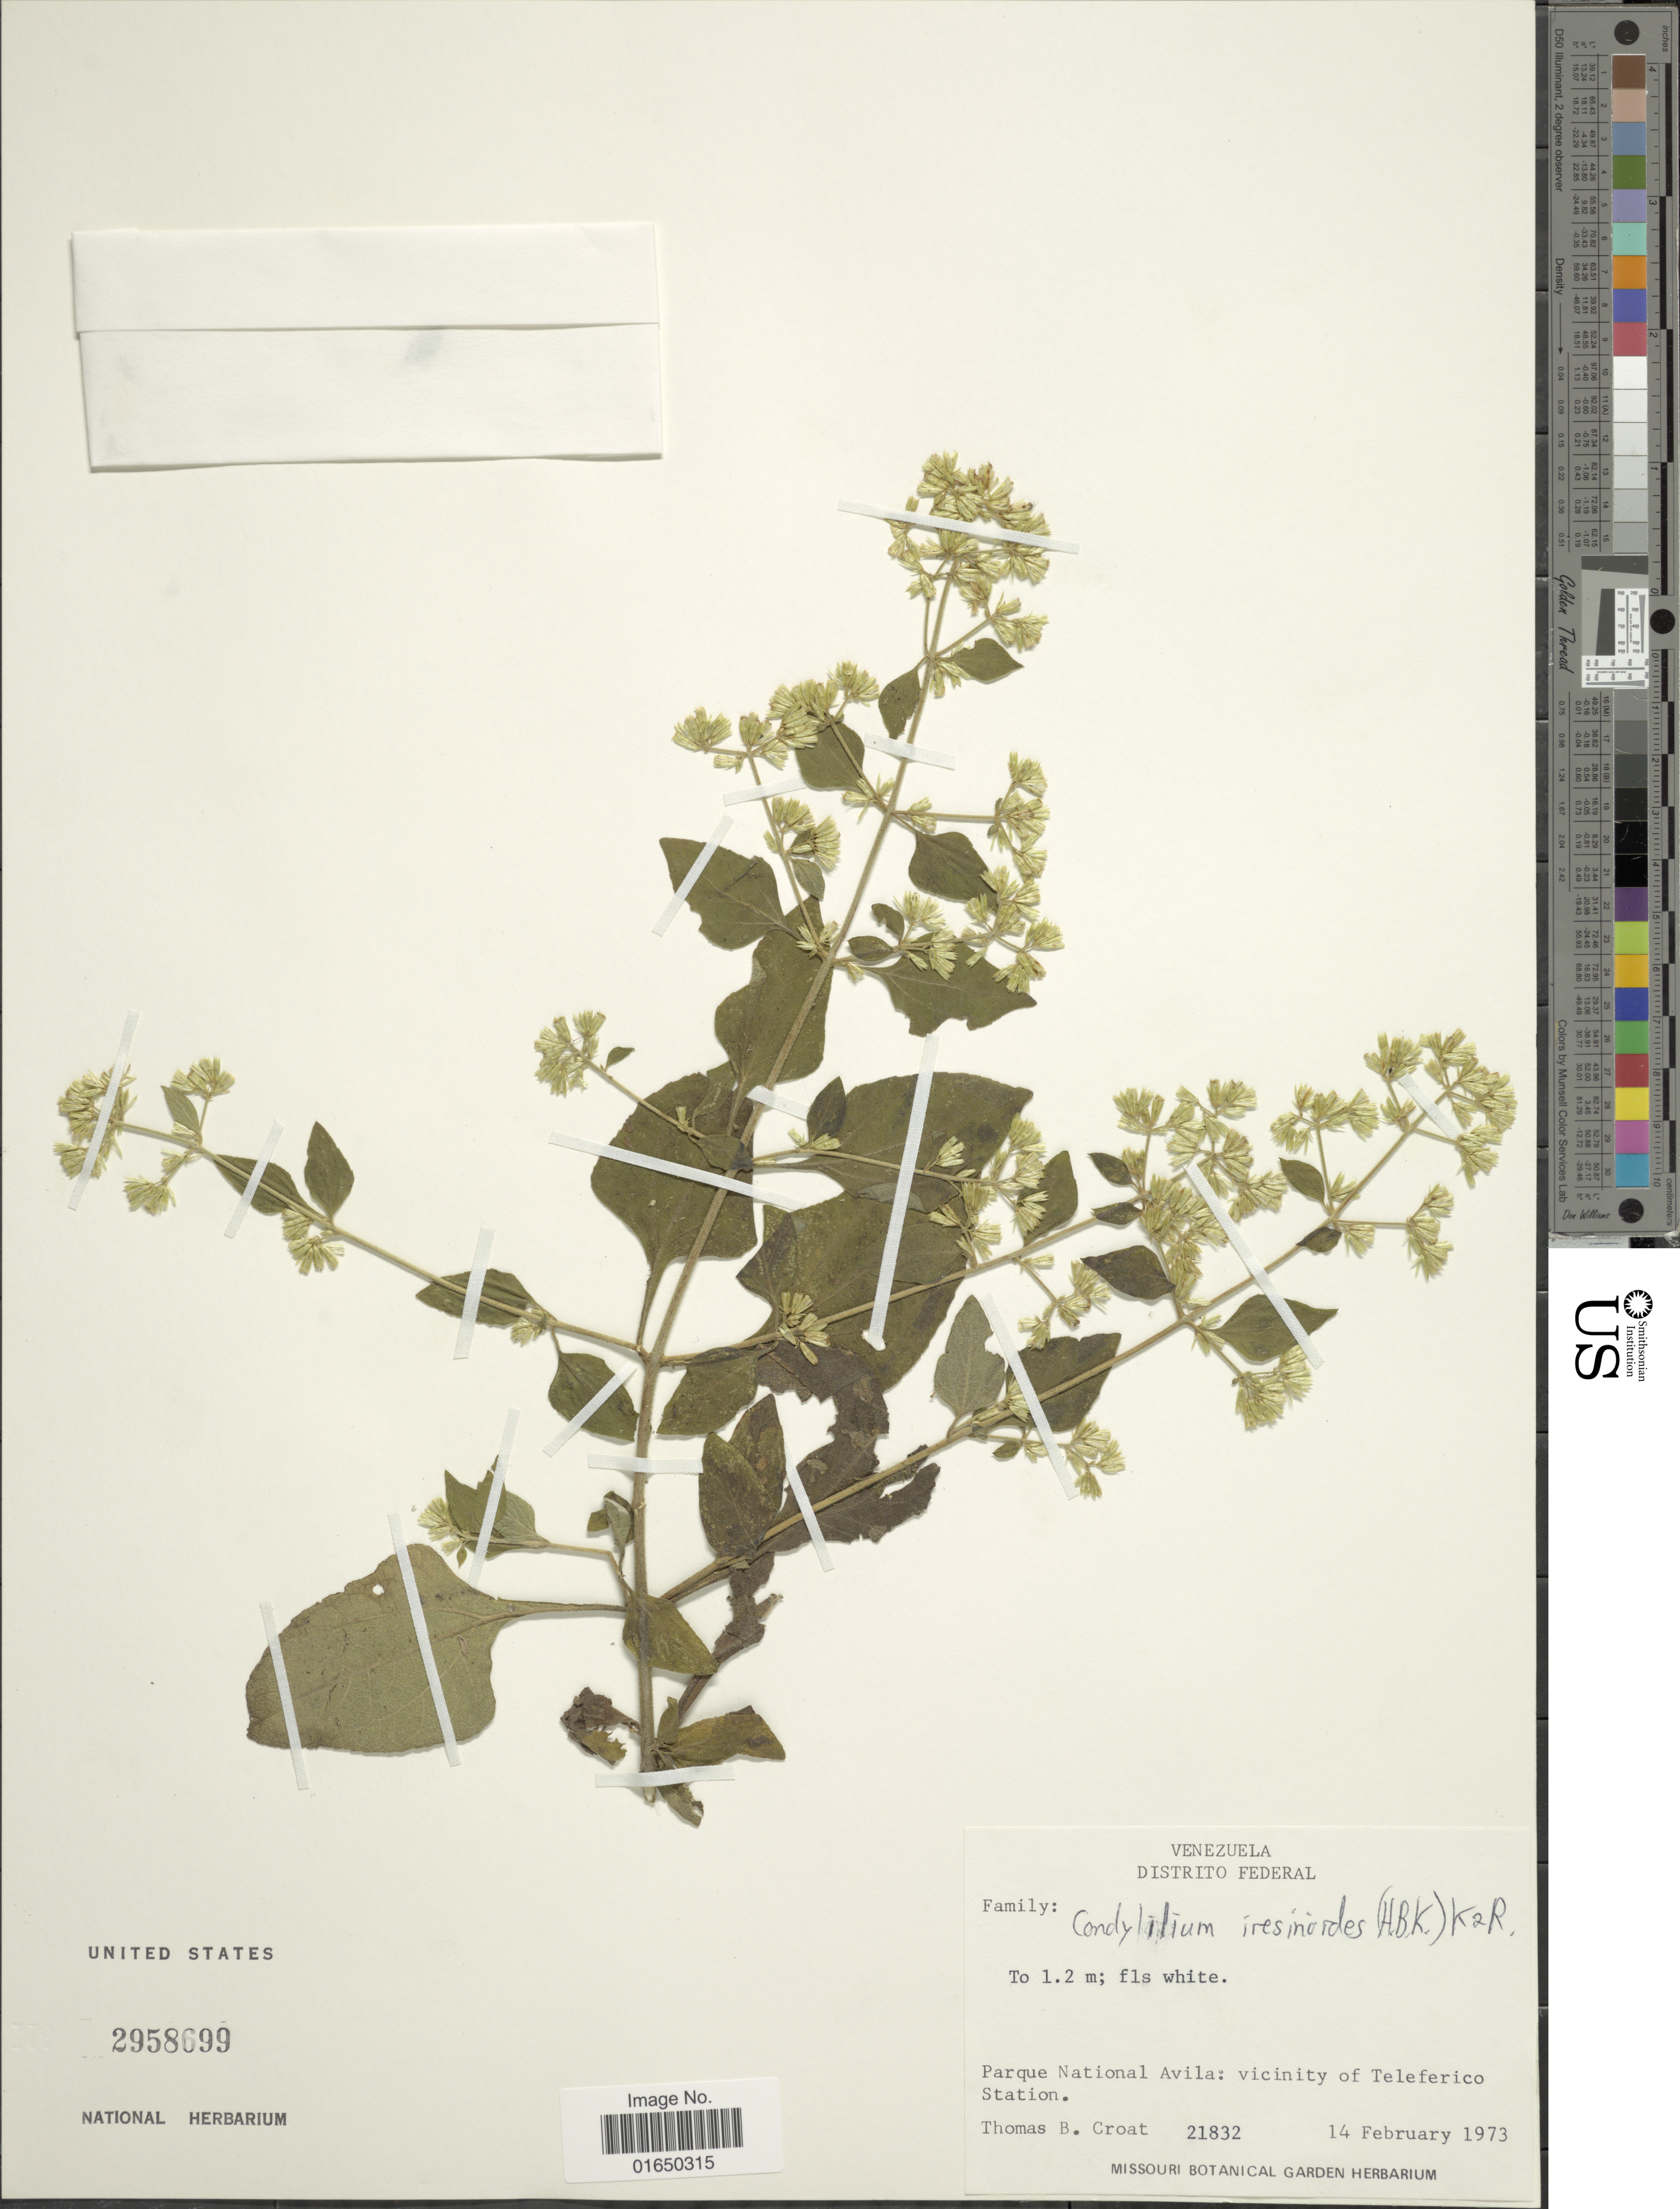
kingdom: Plantae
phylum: Tracheophyta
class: Magnoliopsida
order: Asterales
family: Asteraceae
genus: Condylidium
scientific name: Condylidium iresinoides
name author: (Kunth) R.M. King & H. Rob.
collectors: T. B. Croat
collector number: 21832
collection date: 1973-02-14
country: Venezuela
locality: Distrito Federal, Parque National Avila: vicinity of Teleferico Station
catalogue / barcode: US 2958699